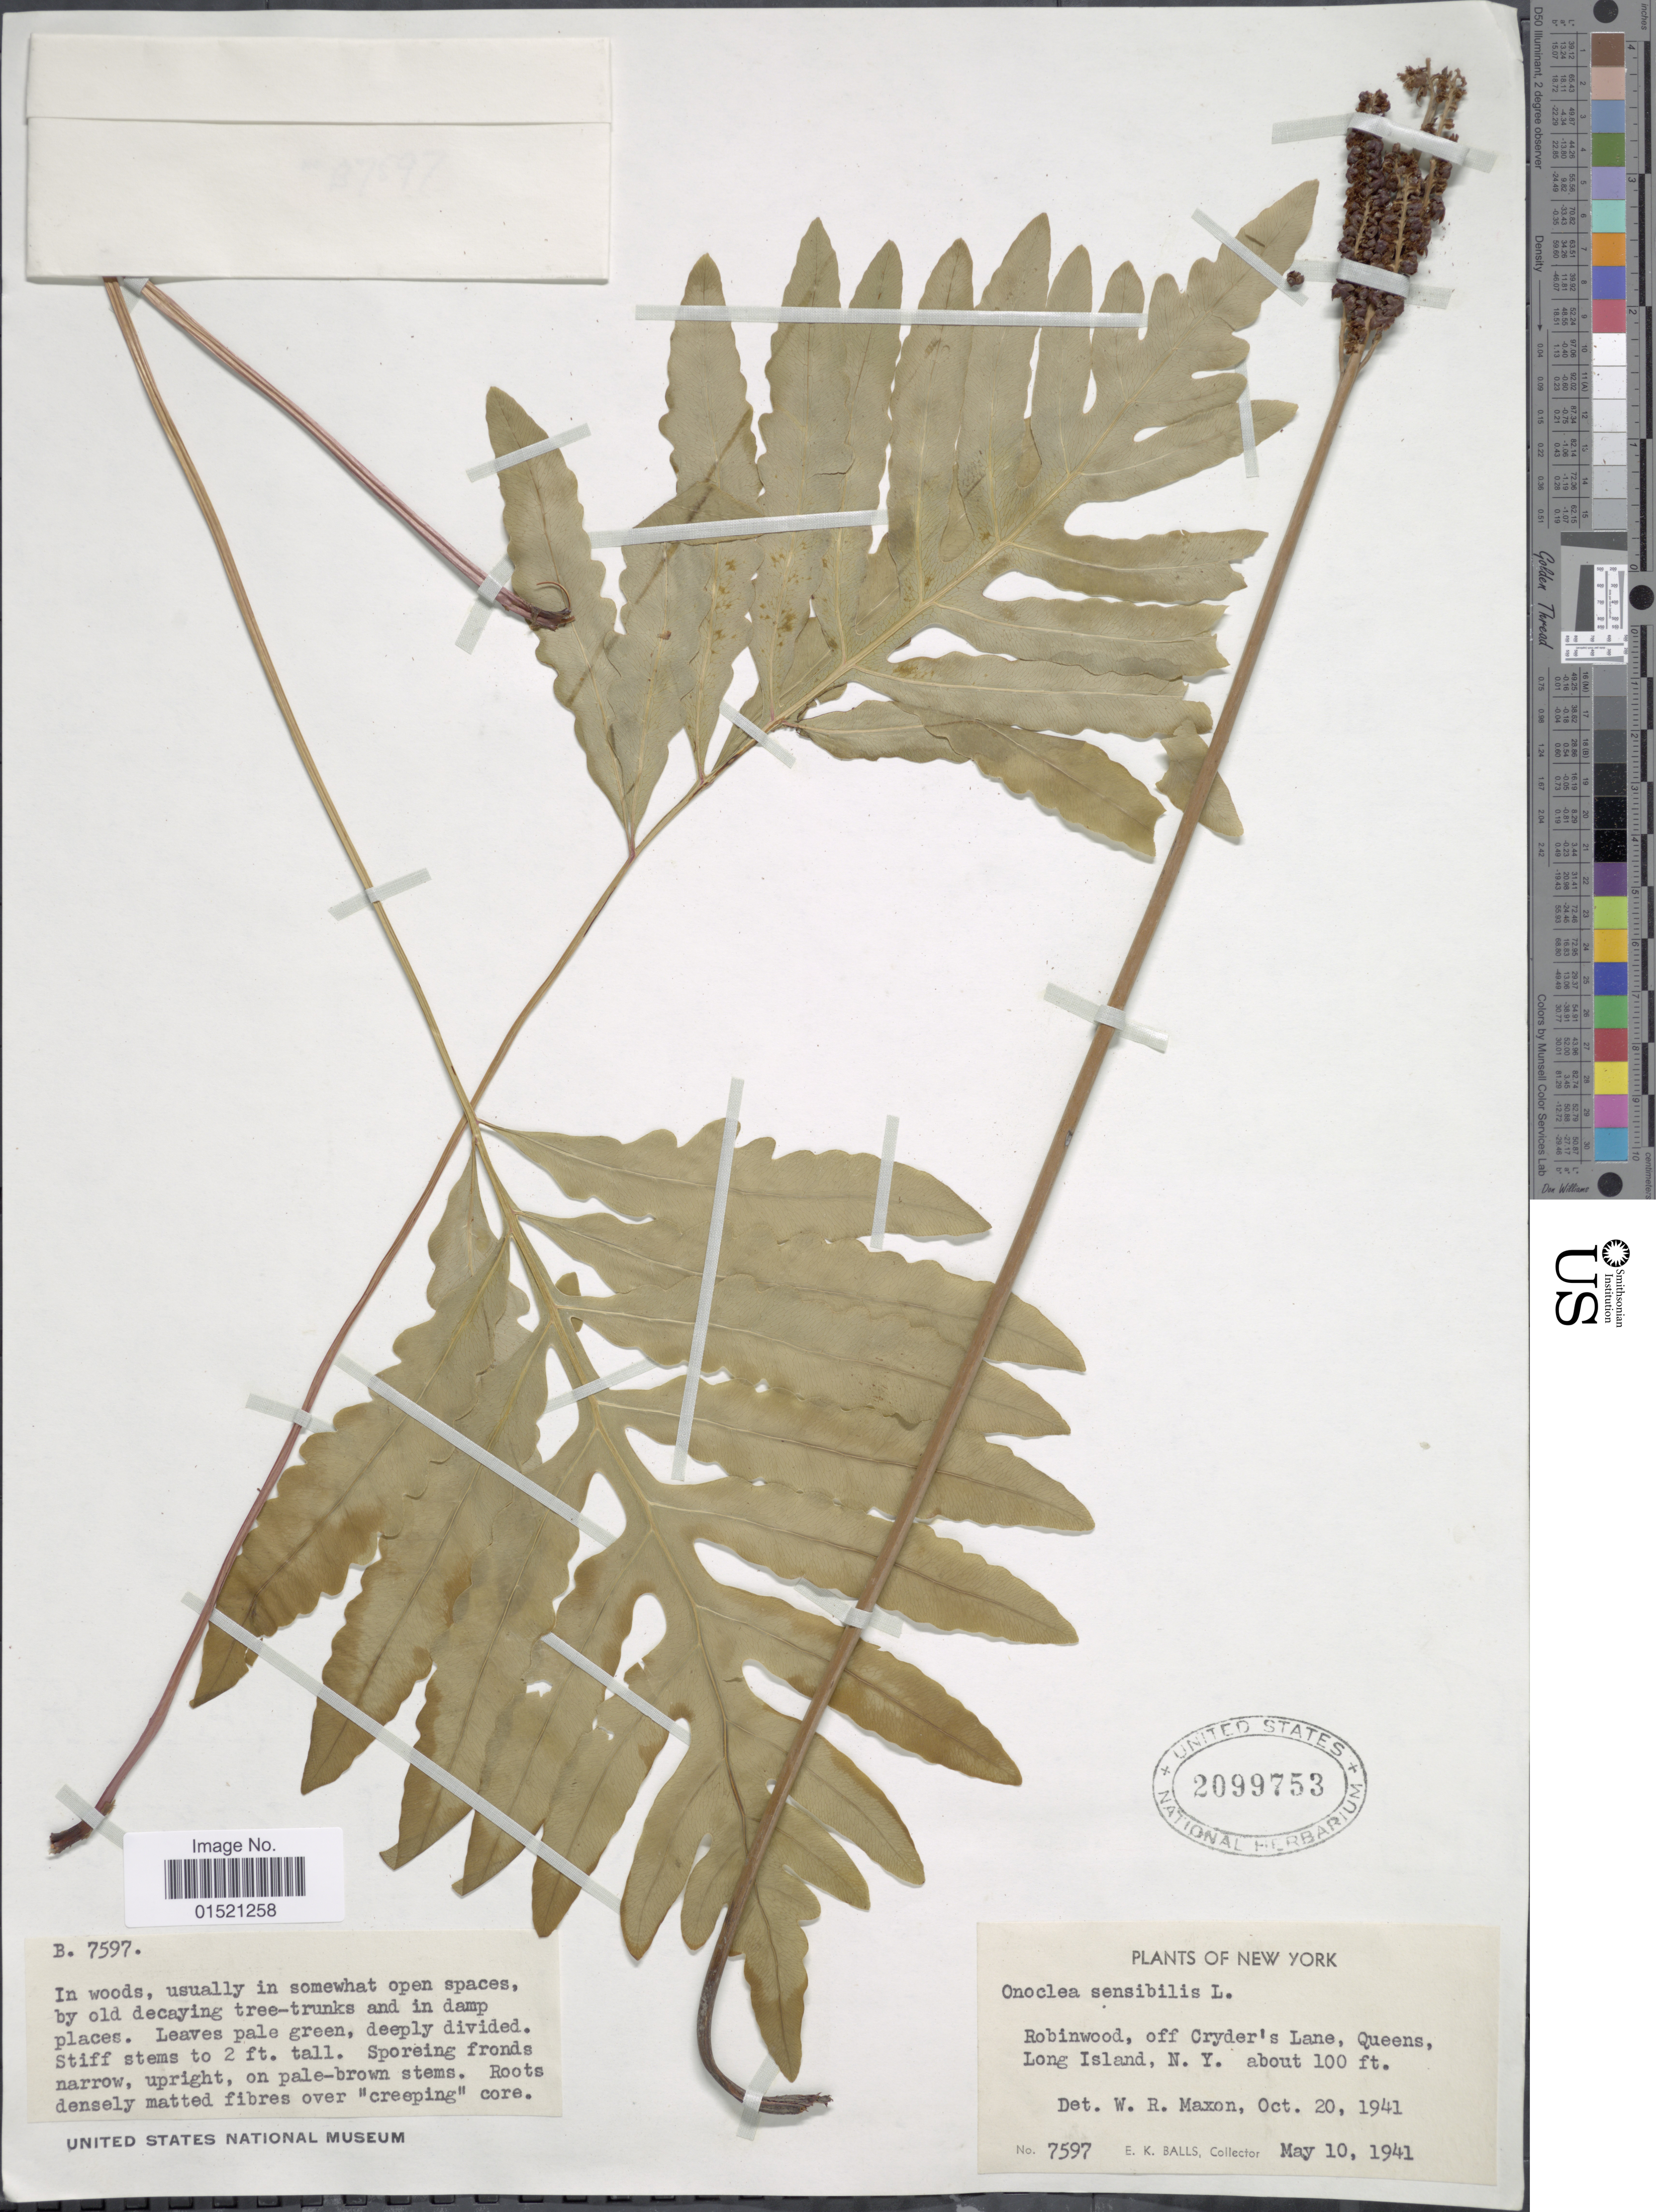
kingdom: Plantae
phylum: Tracheophyta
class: Polypodiopsida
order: Polypodiales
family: Onocleaceae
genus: Onoclea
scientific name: Onoclea sensibilis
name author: L.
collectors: E. K. Balls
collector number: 7597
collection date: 1941-05-10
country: United States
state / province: New York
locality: Robinwood, off Cruder's Lane, Queens, Long Island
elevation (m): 30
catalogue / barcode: US 2099753